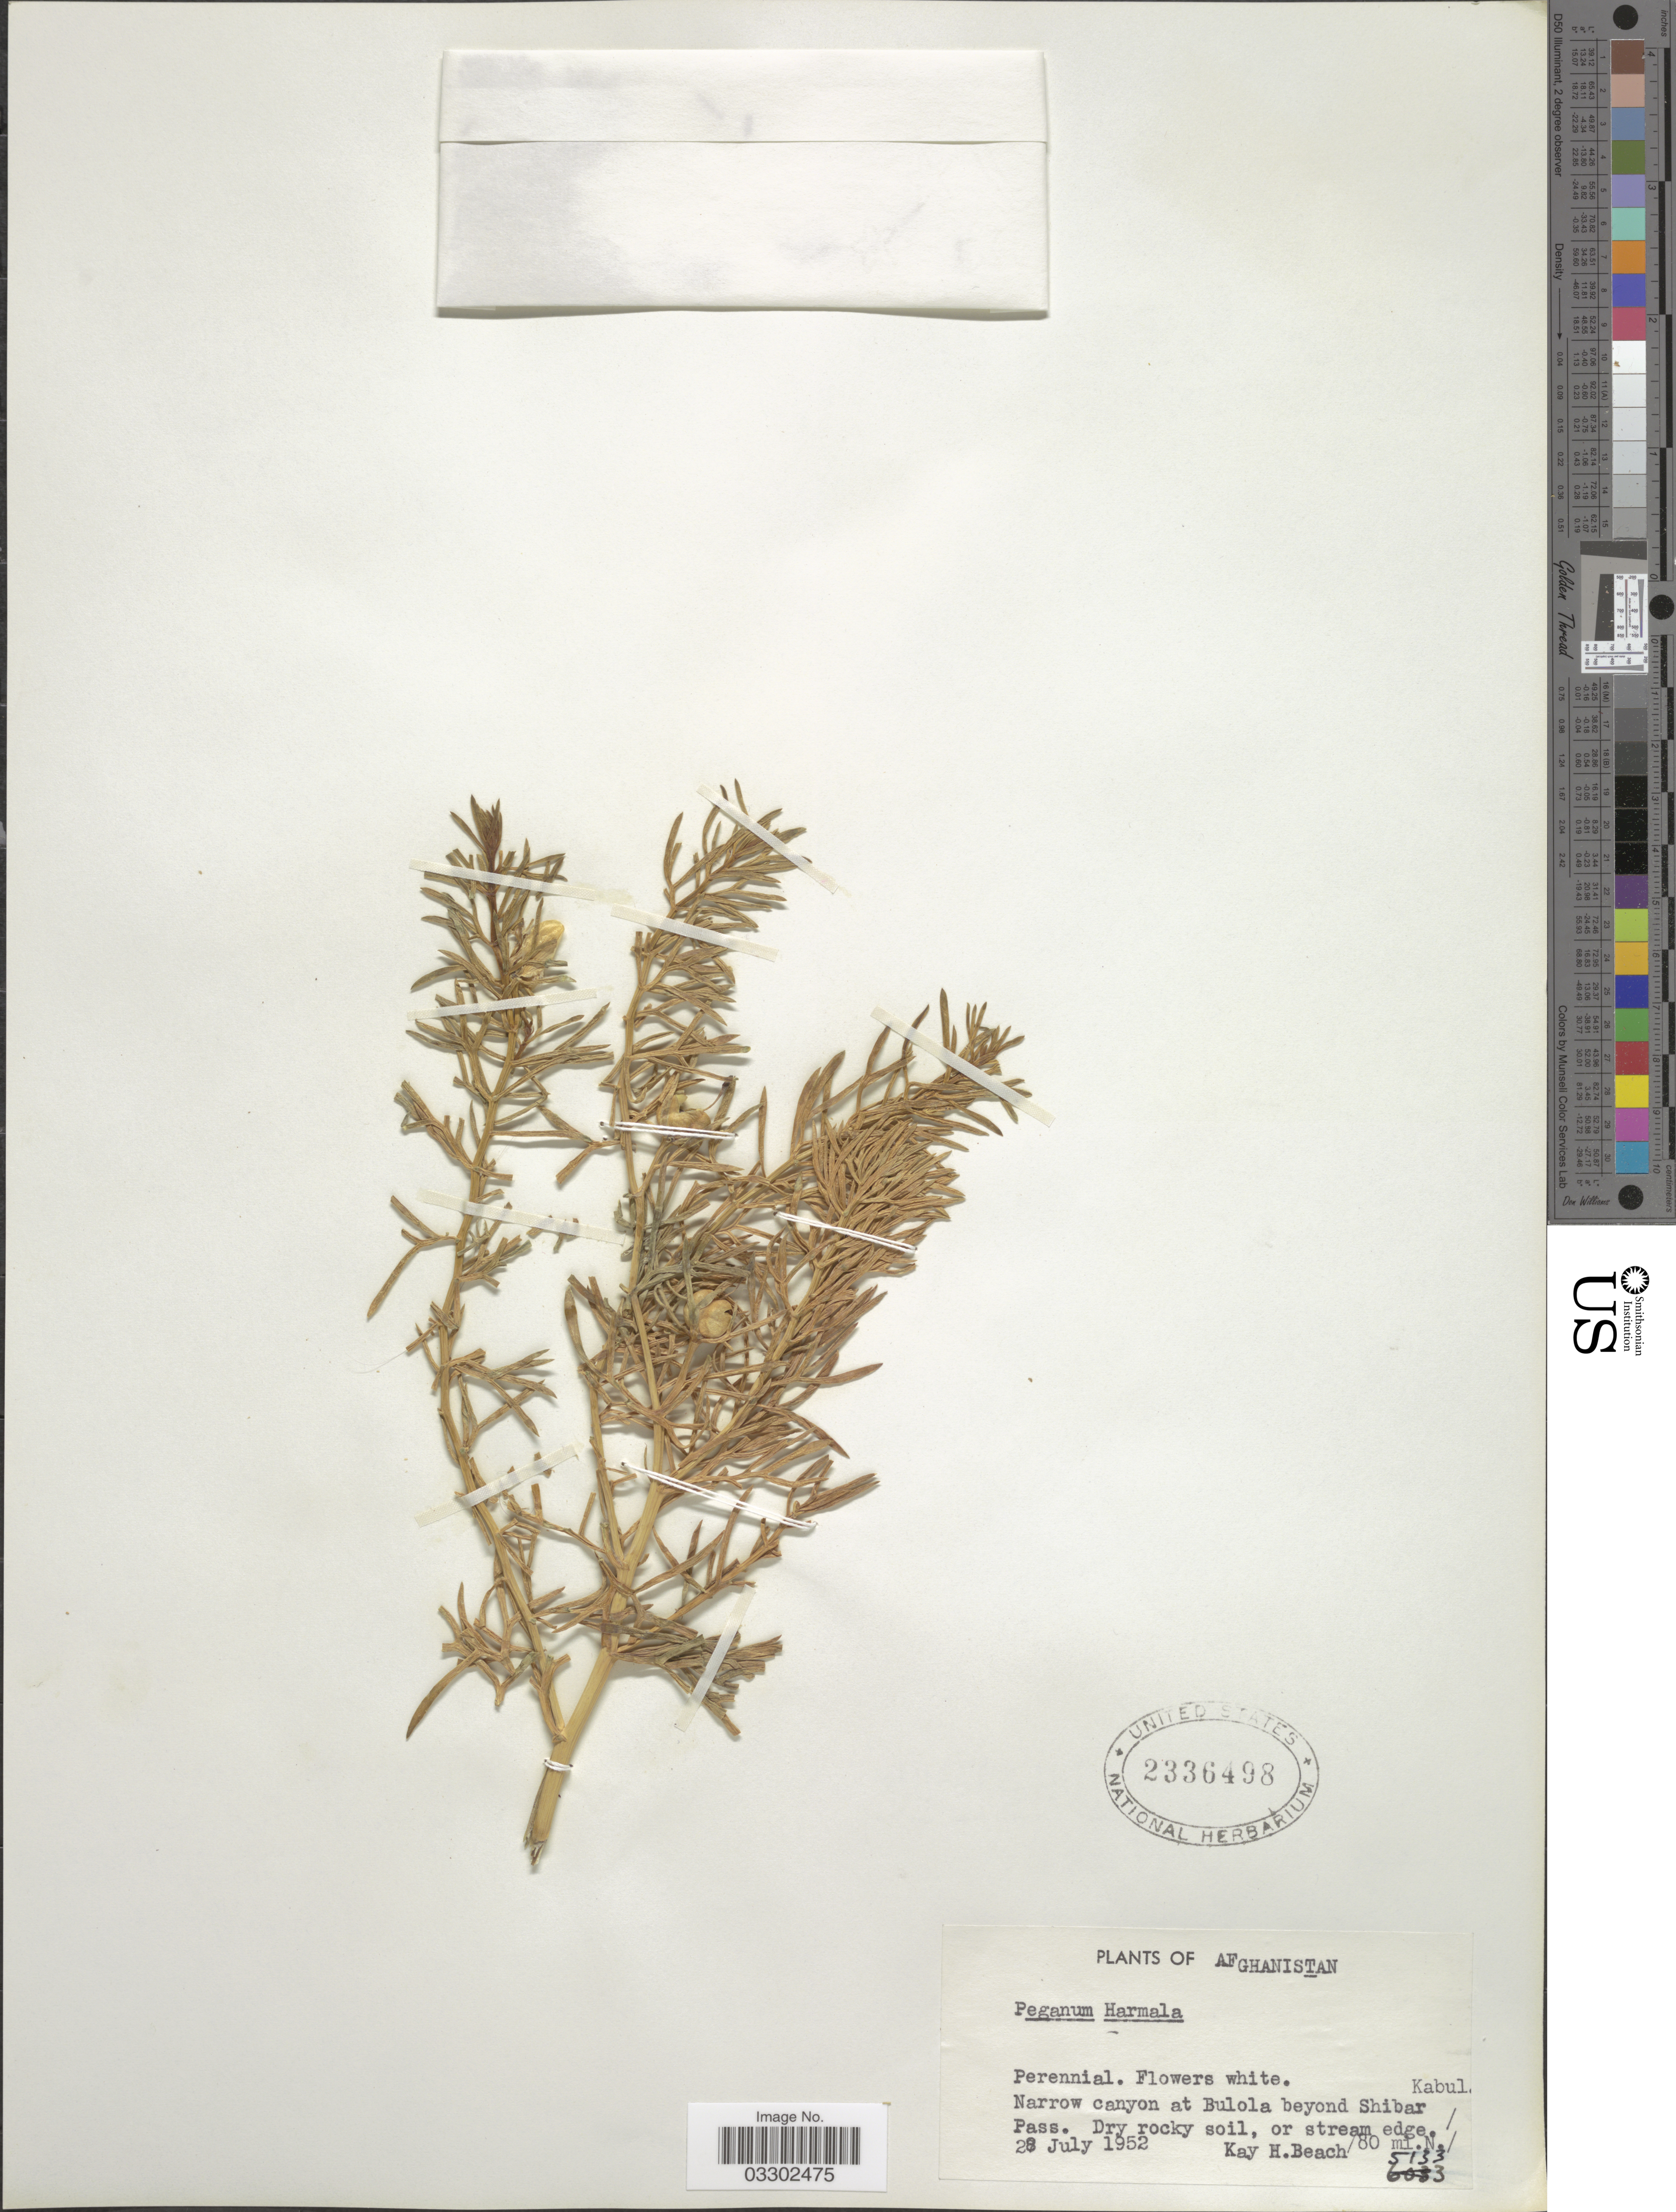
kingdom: Plantae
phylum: Tracheophyta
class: Magnoliopsida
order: Sapindales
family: Tetradiclidaceae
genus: Peganum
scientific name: Peganum harmala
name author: L.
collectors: K. H. Beach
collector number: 5133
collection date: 1952-07-28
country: Afghanistan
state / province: Kabul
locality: Narrow canyon at Bulola beyond Shibar Pass. 80 mi. N.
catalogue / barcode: US 2336498